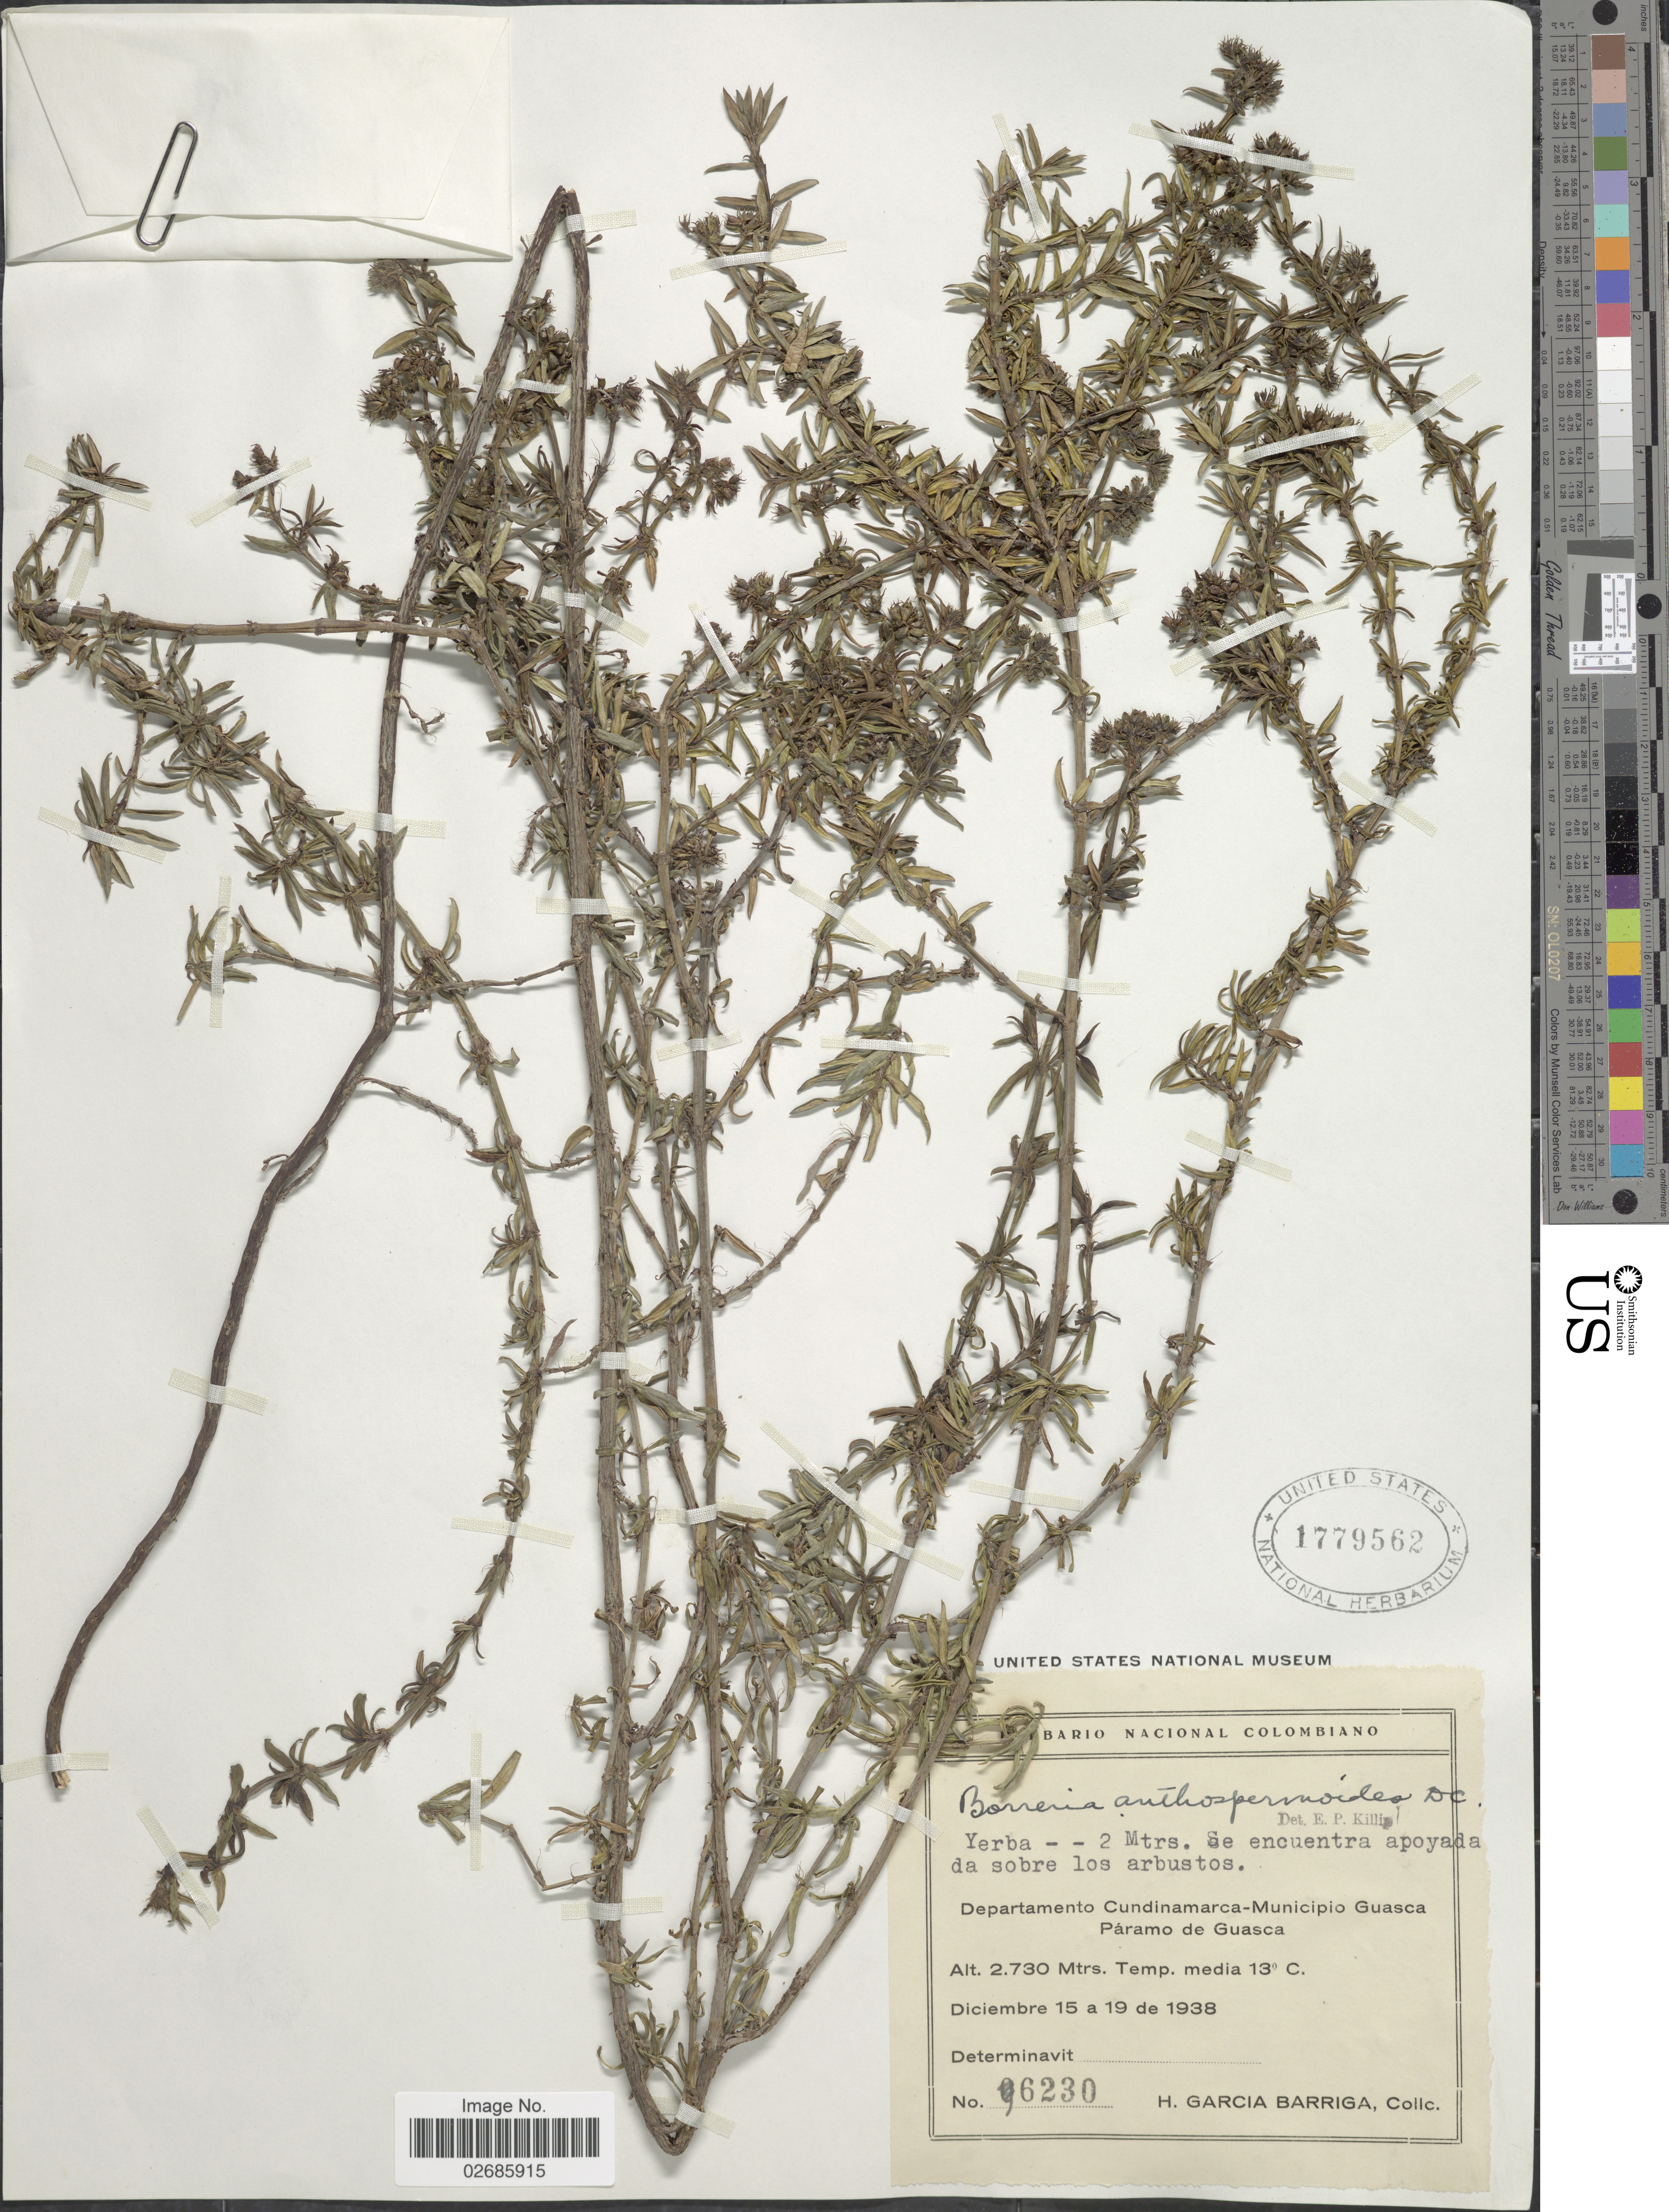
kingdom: Plantae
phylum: Tracheophyta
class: Magnoliopsida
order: Gentianales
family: Rubiaceae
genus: Borreria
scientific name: Borreria anthospermoides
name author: DC.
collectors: H. García Barriga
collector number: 6230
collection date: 1938-12-15/1938-12-19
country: Colombia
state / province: Cundinamarca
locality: Departamento Cundinamarca-Municipio Guasca Paramo de Guasca.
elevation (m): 2730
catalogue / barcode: US 1779562